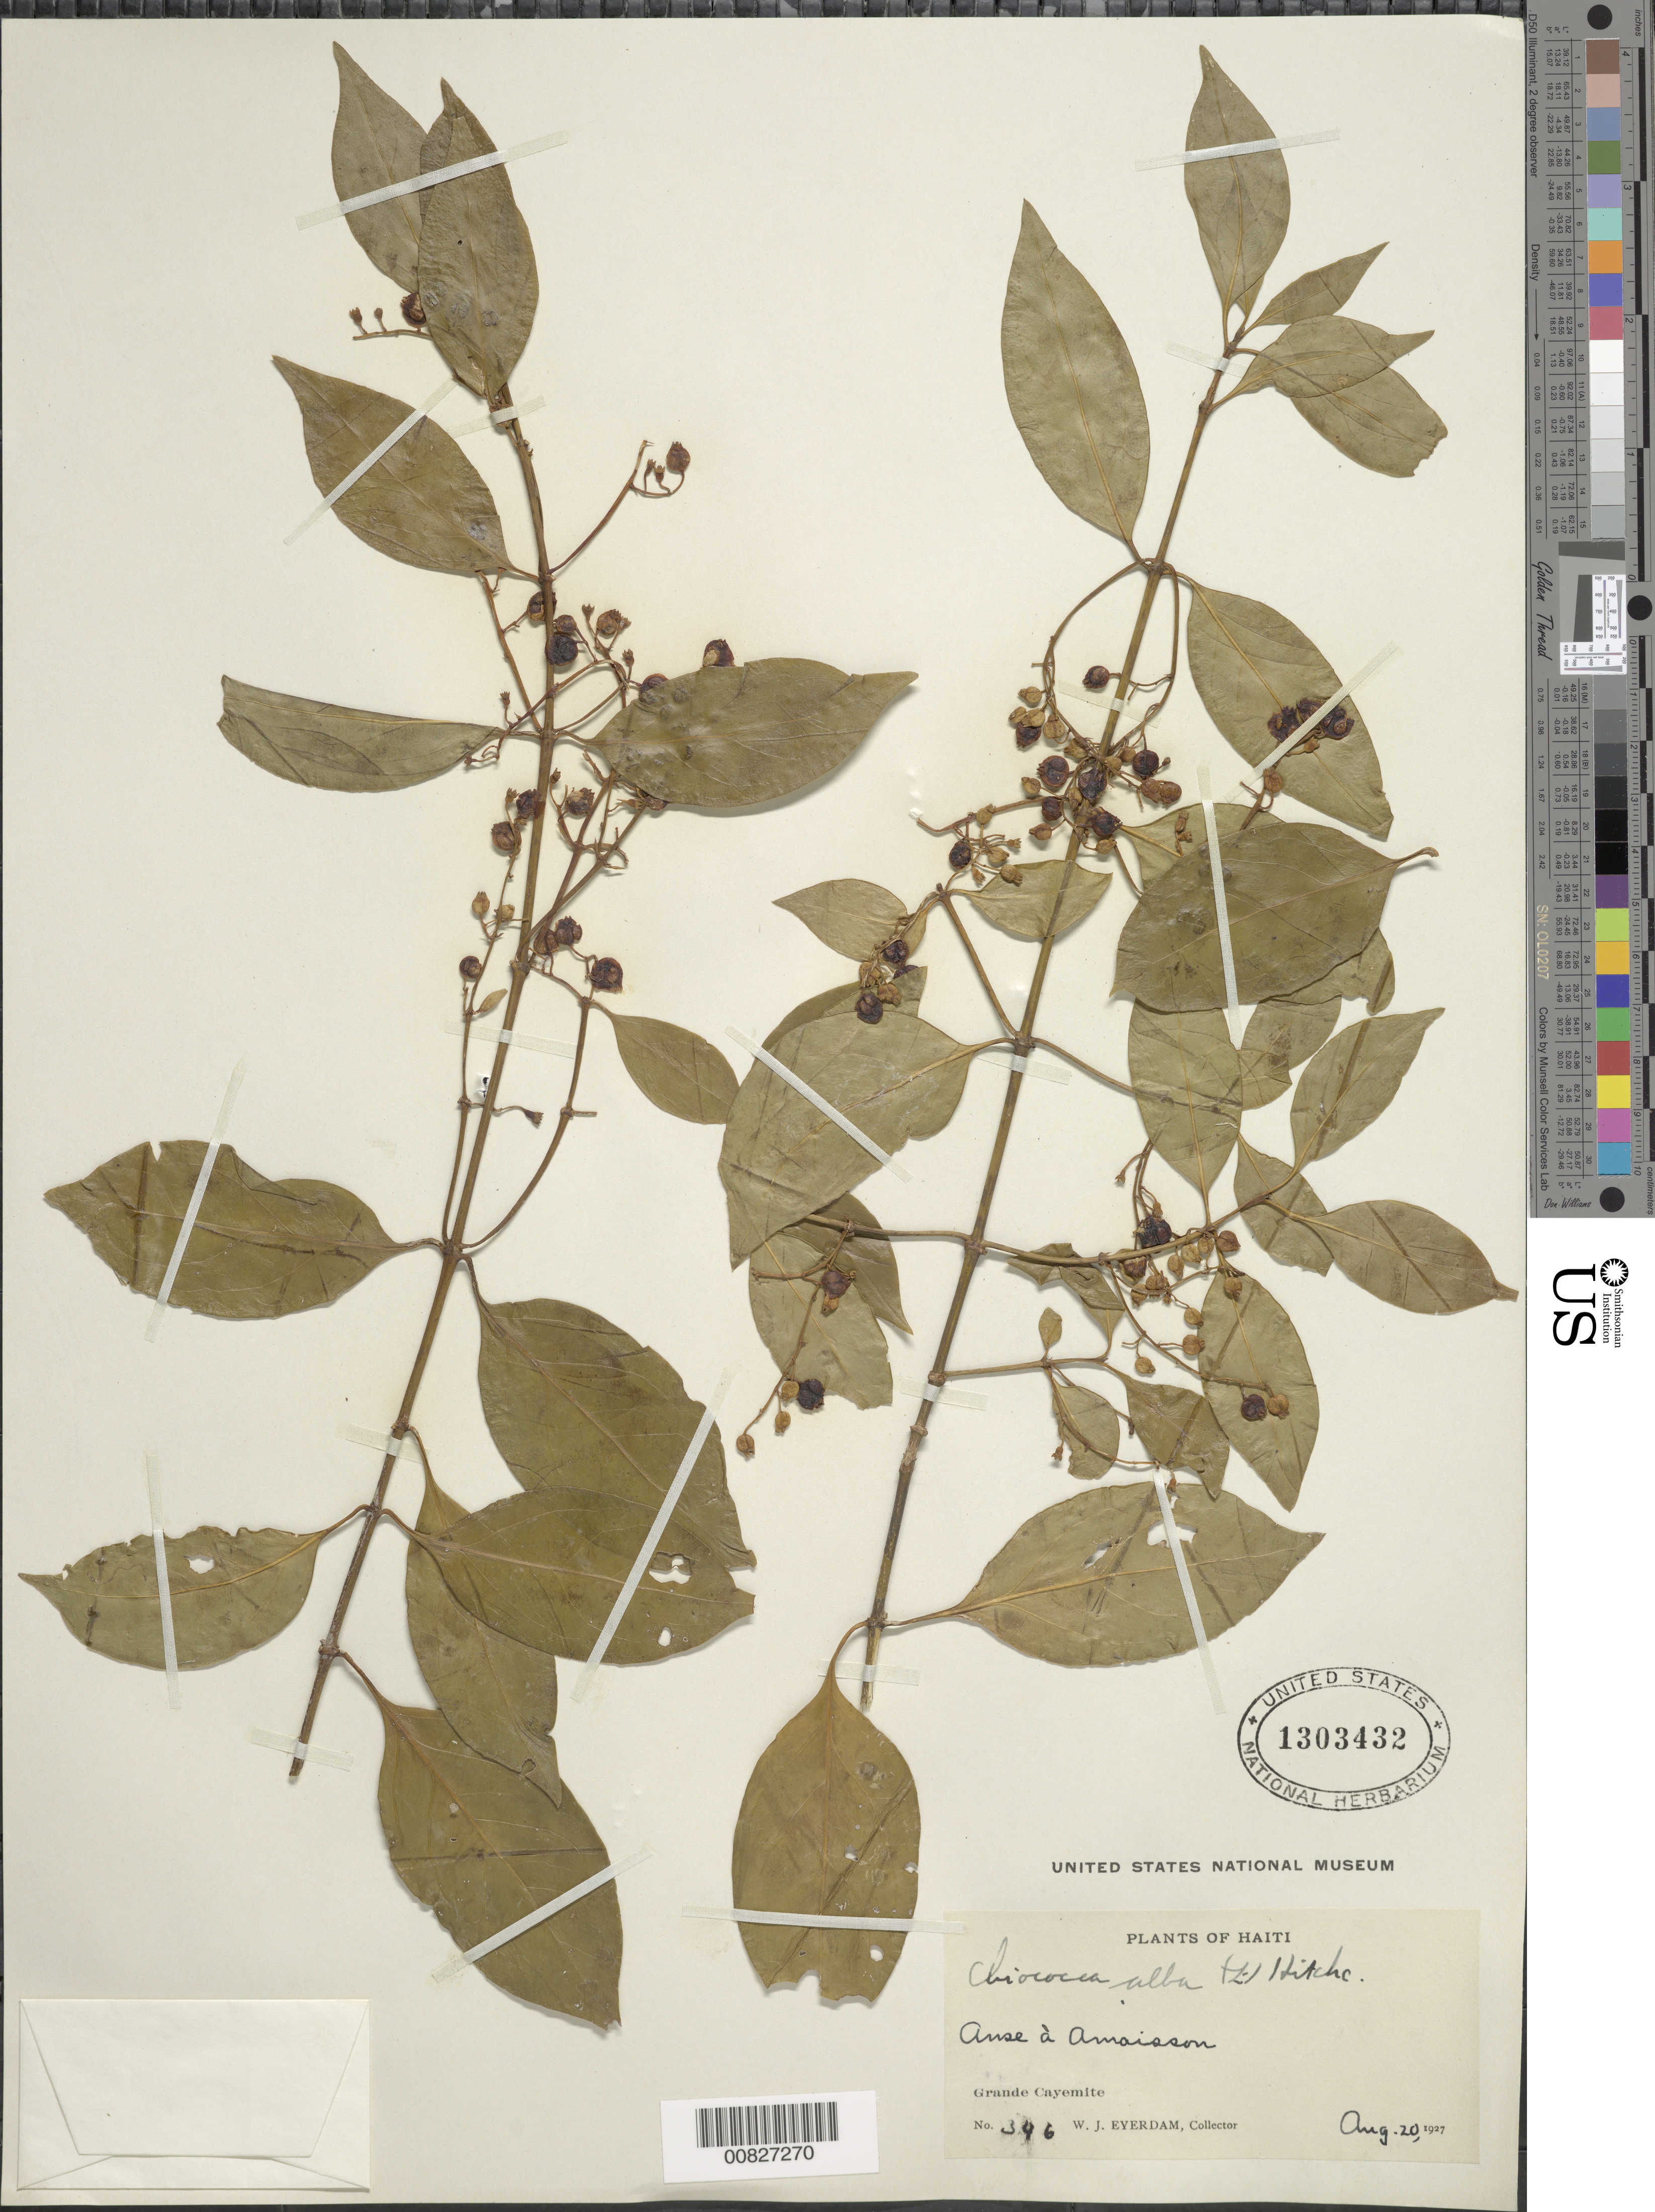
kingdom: Plantae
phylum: Tracheophyta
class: Magnoliopsida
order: Gentianales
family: Rubiaceae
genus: Chiococca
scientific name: Chiococca alba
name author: (L.) Hitchc.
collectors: W. J. Eyerdam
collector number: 396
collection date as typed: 20 Aug 1927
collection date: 1927-08-20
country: Haiti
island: Hispaniola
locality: Grande Cayemite, Anse à Amaisson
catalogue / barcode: US 1303432